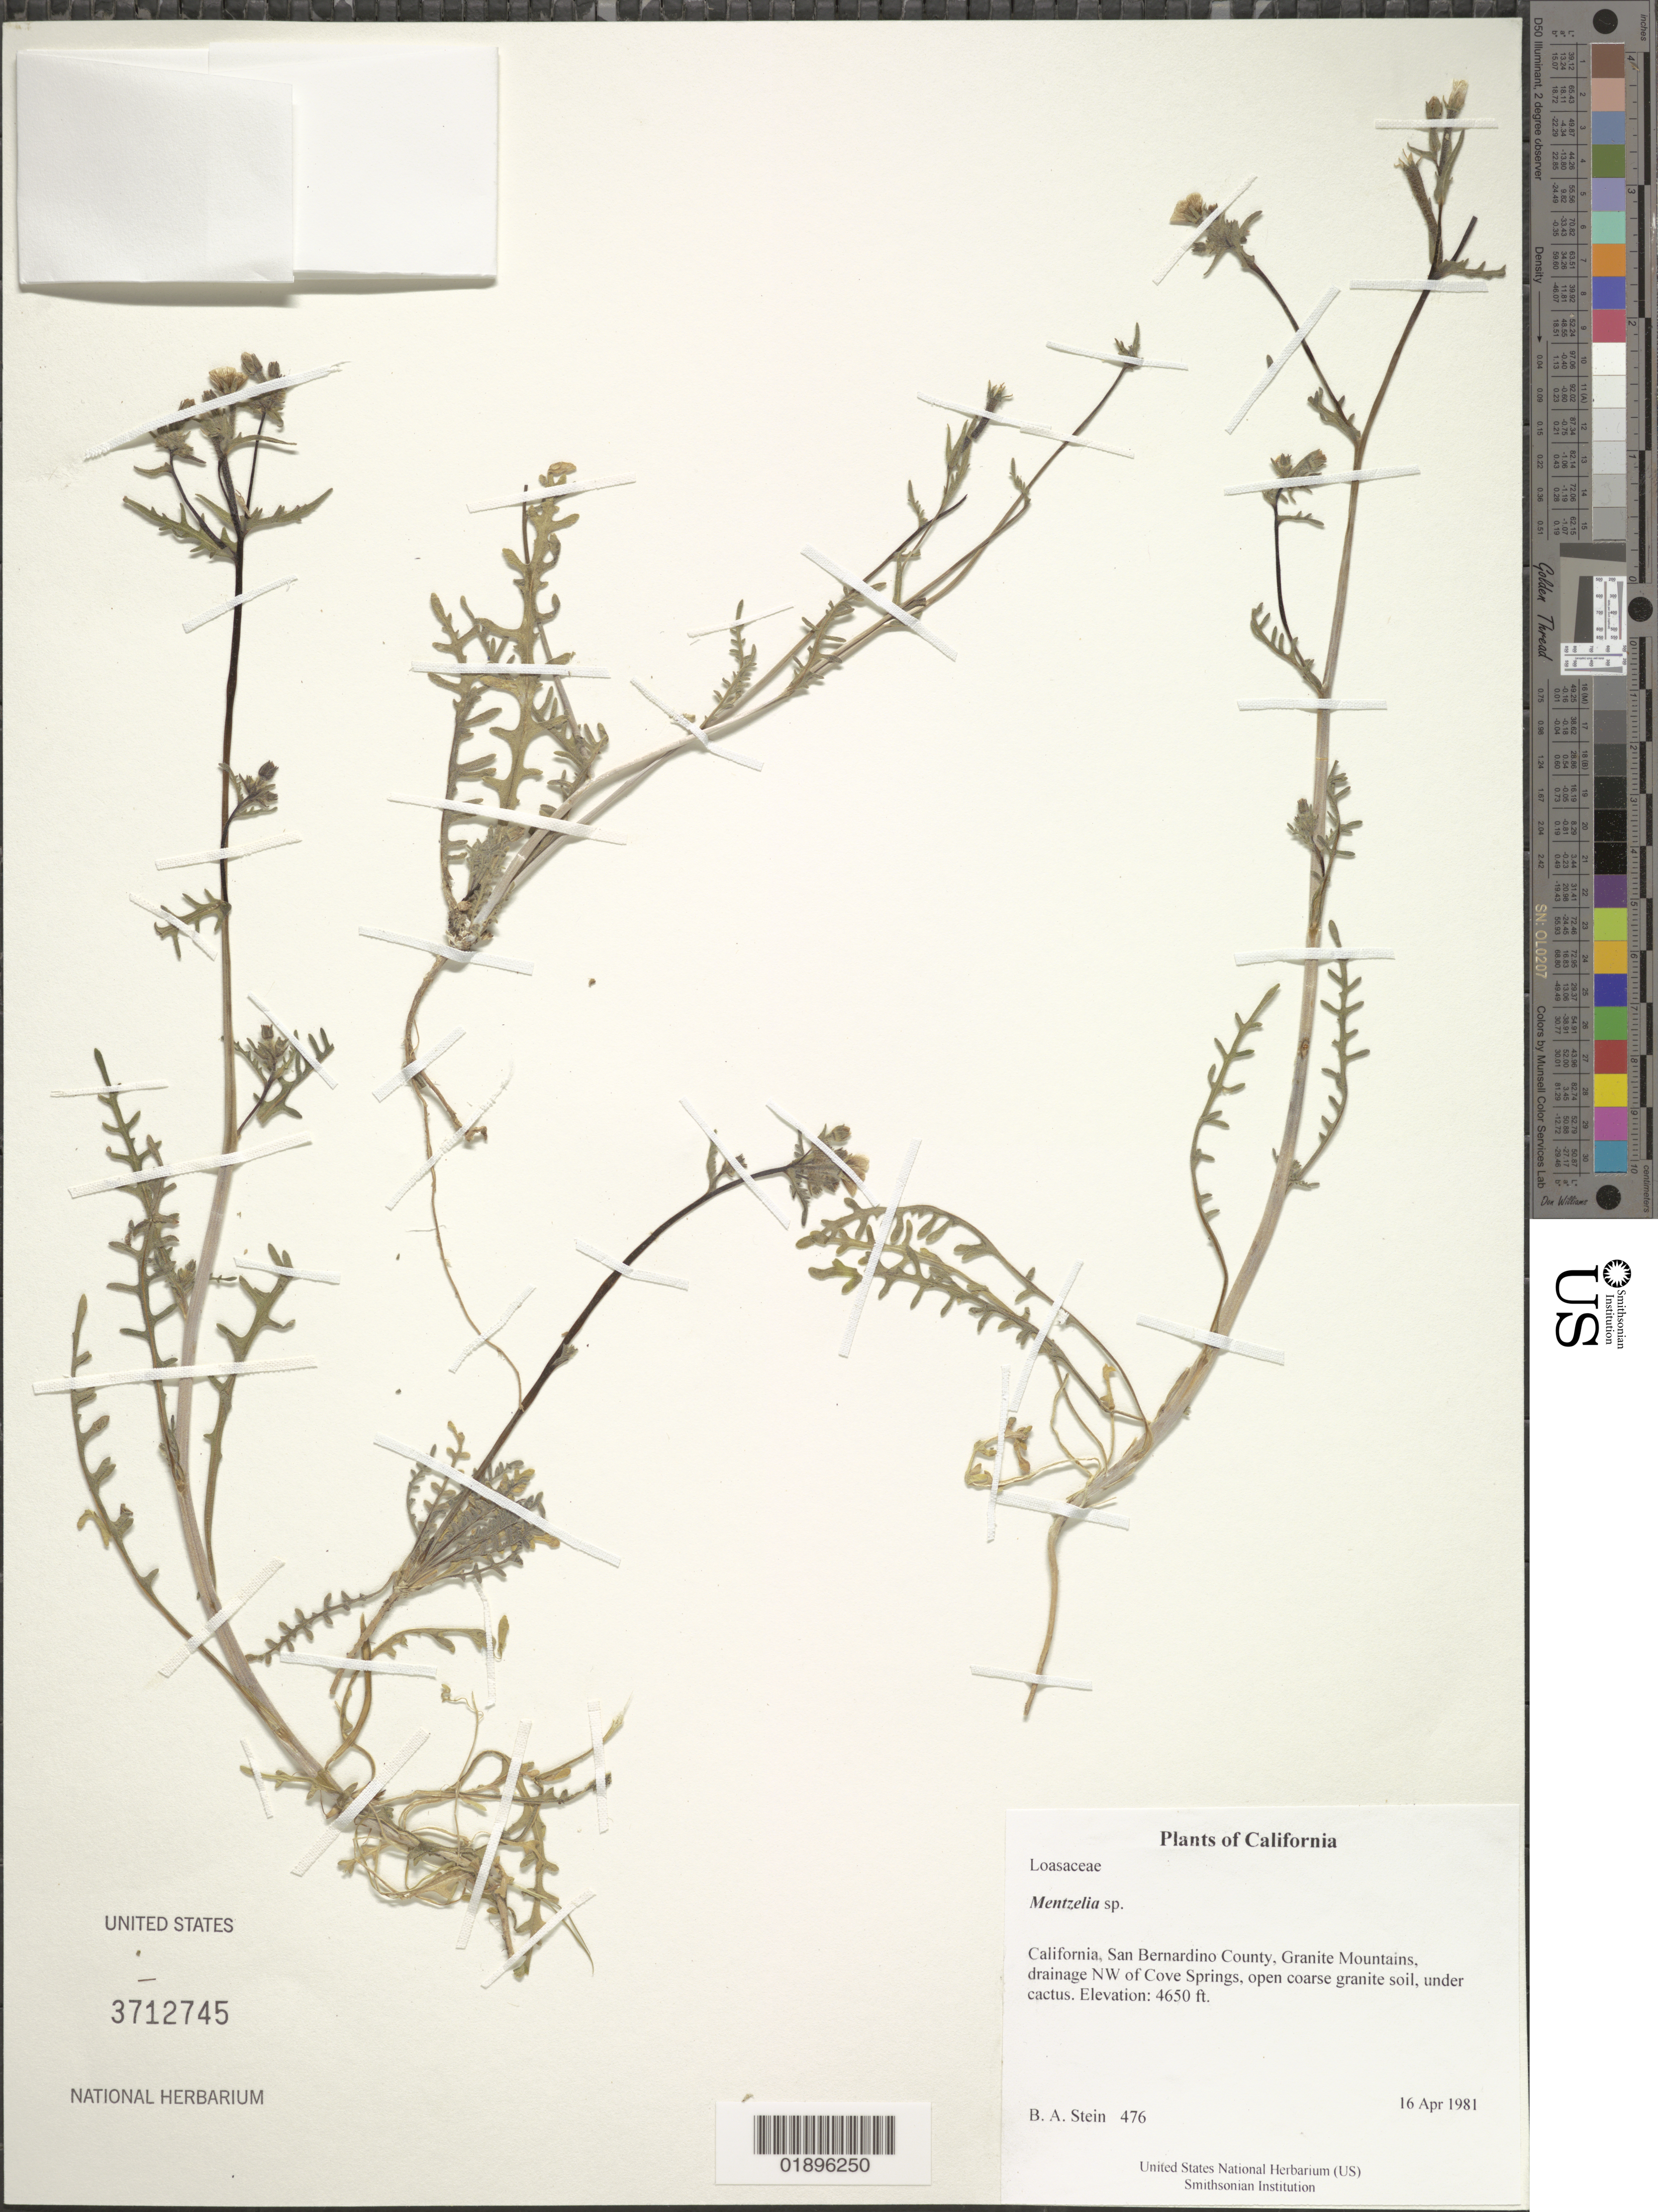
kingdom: Plantae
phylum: Tracheophyta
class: Magnoliopsida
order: Cornales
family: Loasaceae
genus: Mentzelia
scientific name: Mentzelia sp.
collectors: B. A. Stein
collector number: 476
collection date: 1981-04-16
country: United States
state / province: California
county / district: San Bernardino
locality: E. Mojave, Granite Mountains, Drainage NW of Cove Springs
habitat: Open coarse granite soil, under cactus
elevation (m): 1417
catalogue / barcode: US 3712745